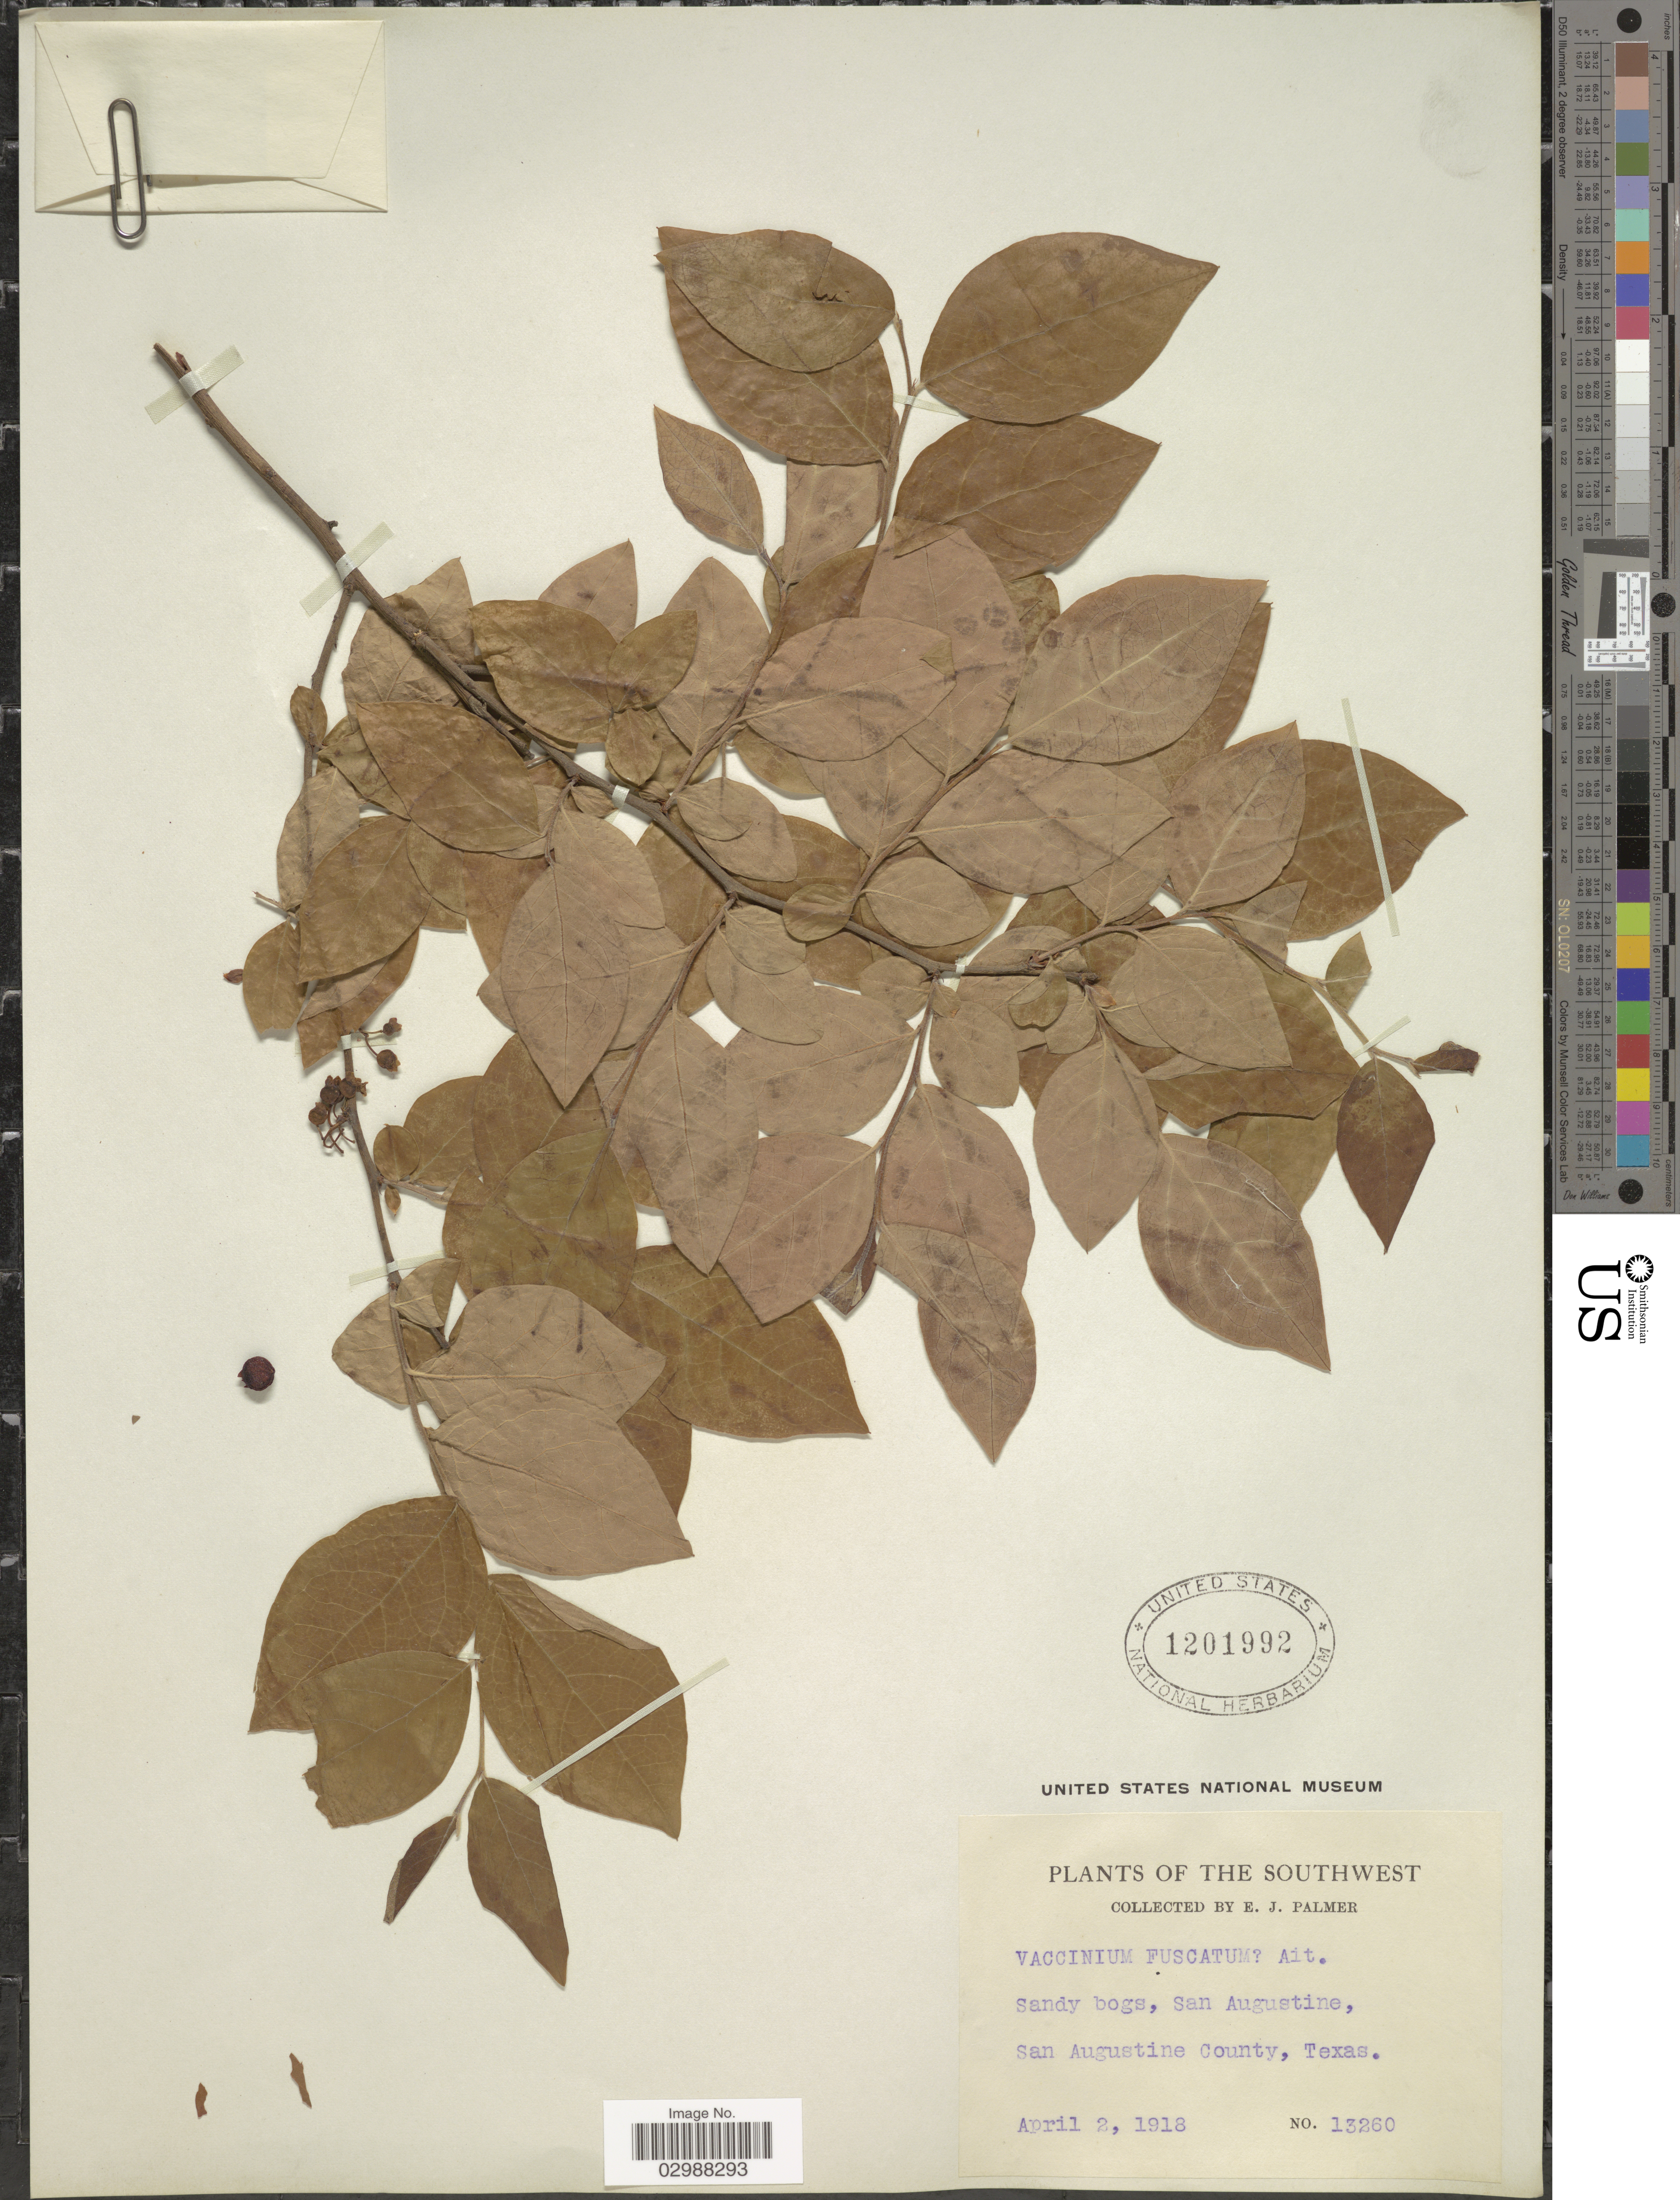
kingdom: Plantae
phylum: Tracheophyta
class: Magnoliopsida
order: Ericales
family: Ericaceae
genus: Vaccinium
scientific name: Vaccinium fuscatum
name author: Aiton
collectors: E. J. Palmer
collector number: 13260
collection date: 1918-04-02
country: United States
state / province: Texas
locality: Southwest. Sandy bogs, San Augustine, San Augustine County.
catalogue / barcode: US 1201992